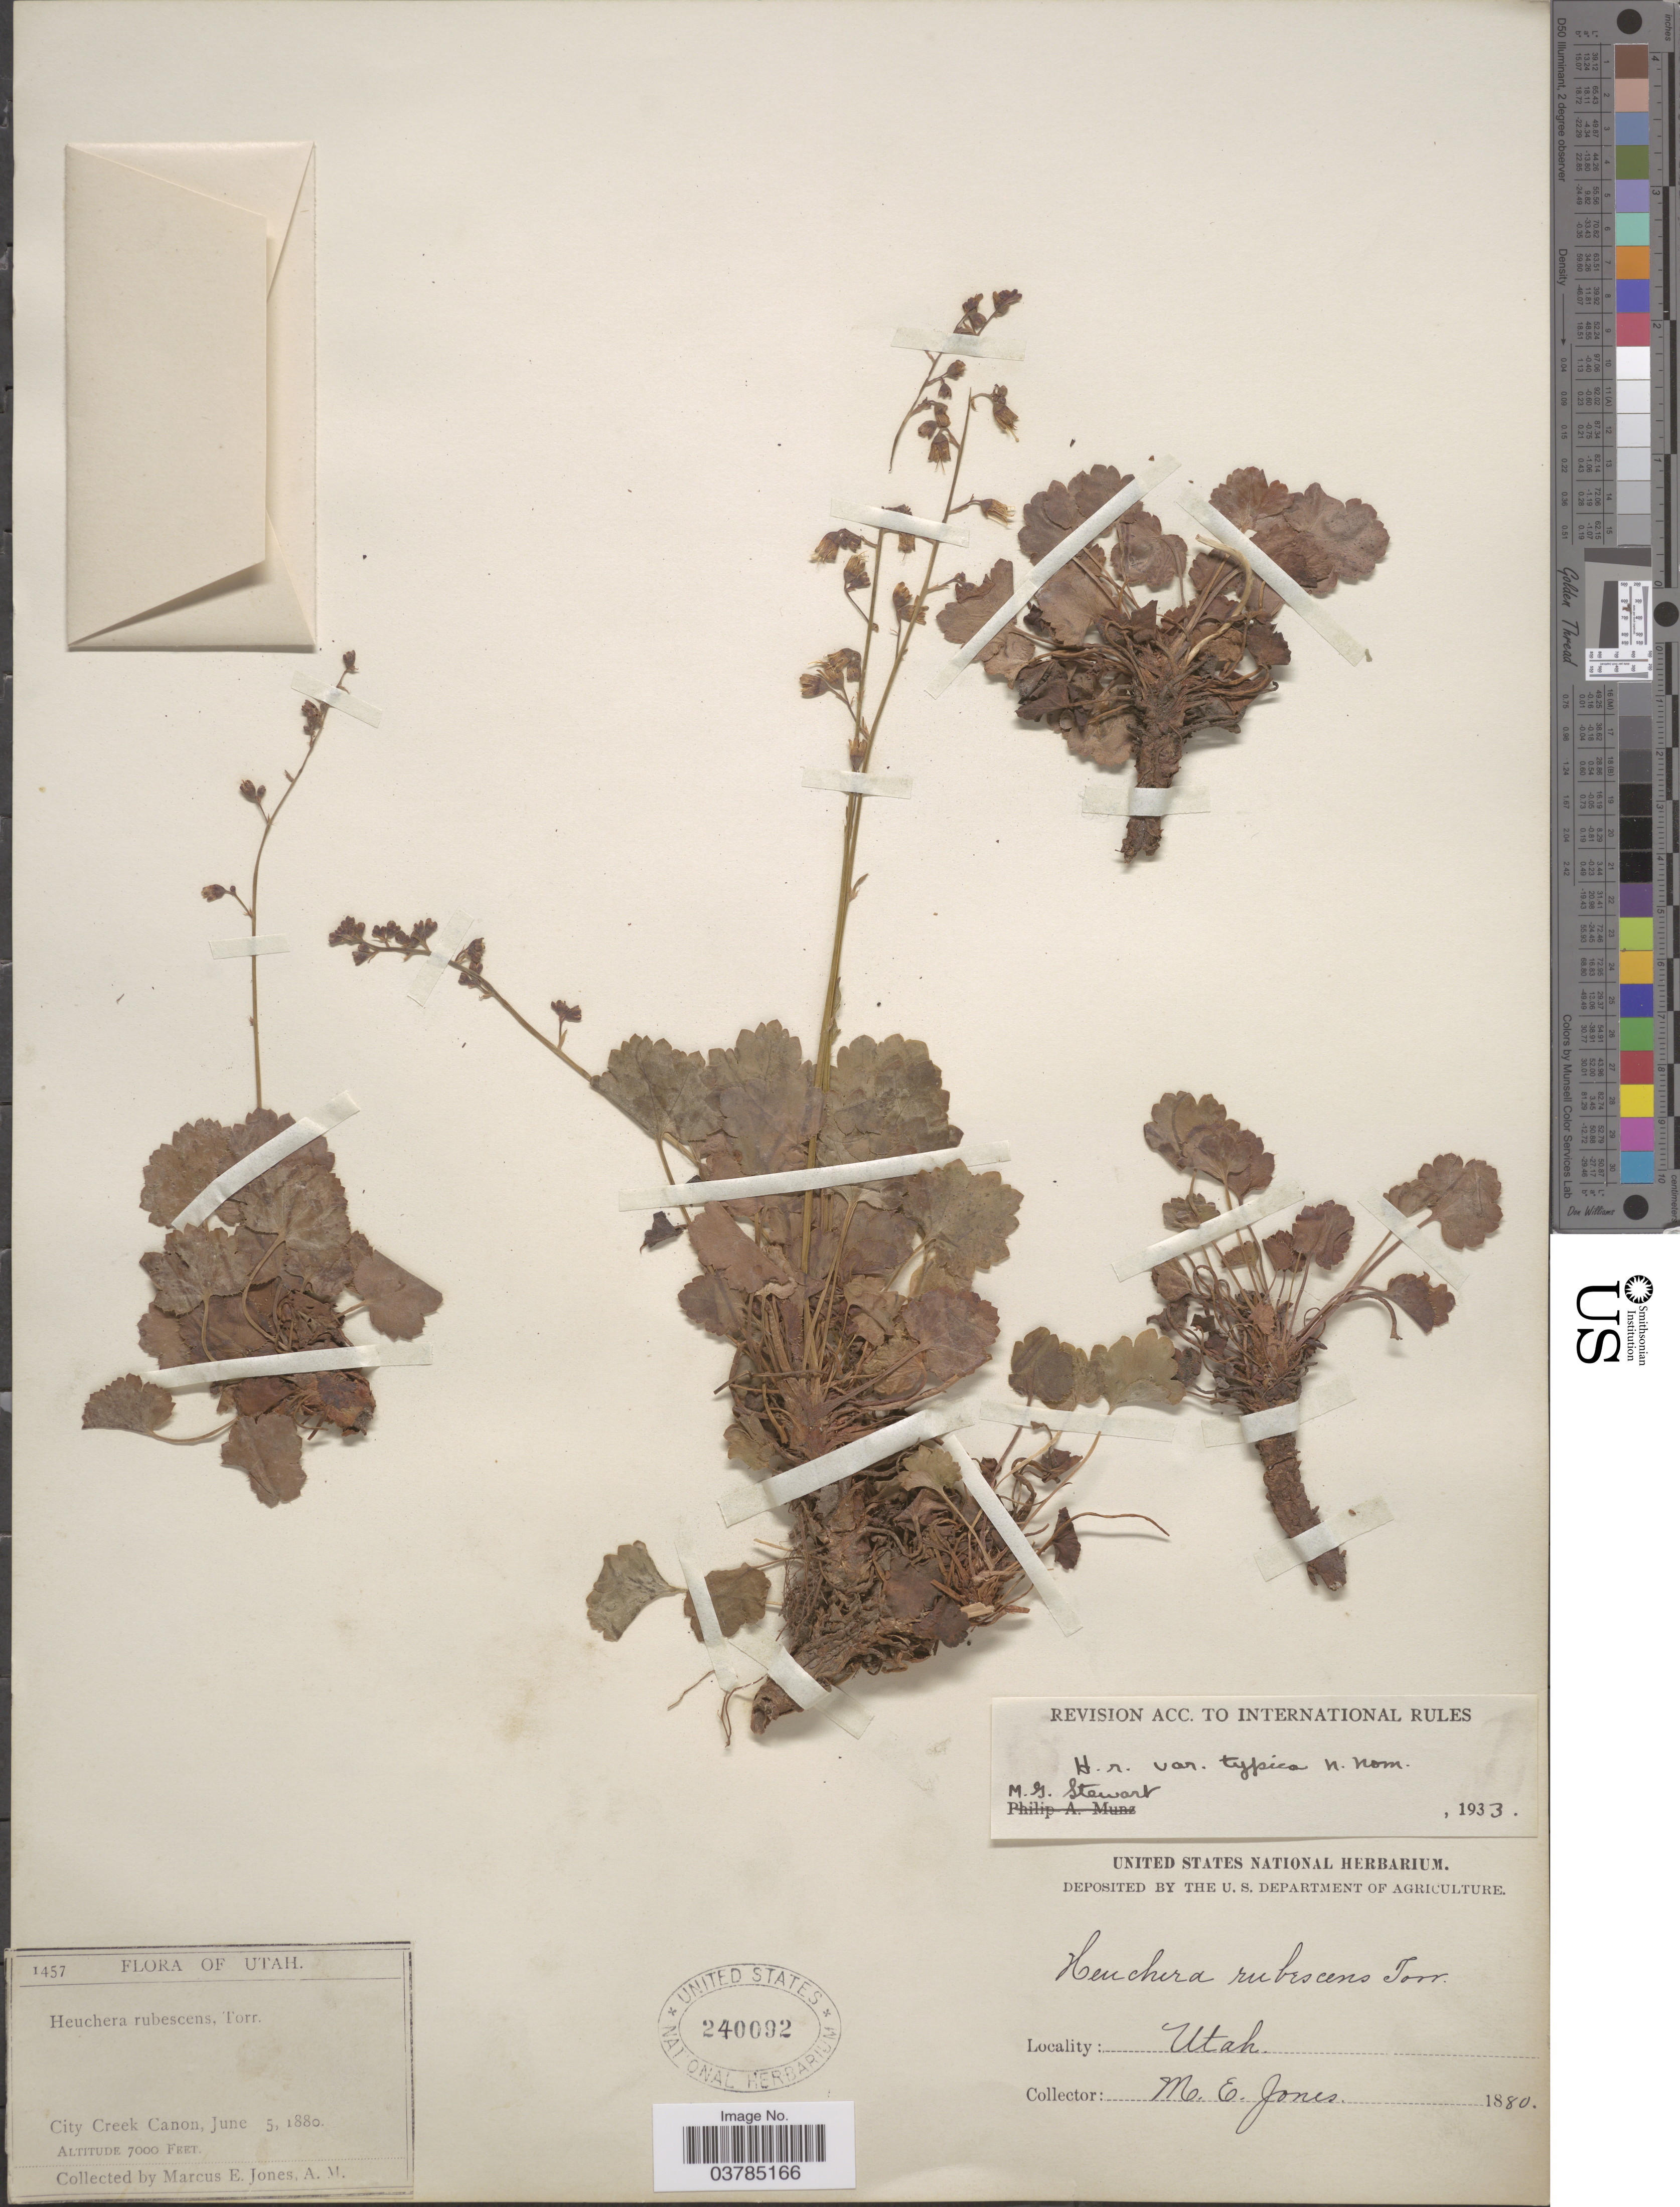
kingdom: Plantae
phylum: Tracheophyta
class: Magnoliopsida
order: Saxifragales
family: Saxifragaceae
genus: Heuchera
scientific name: Heuchera rubescens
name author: Torr.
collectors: M. E. Jones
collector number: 1457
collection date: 1880-06-05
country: United States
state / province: Utah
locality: City Creek Canon.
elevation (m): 2134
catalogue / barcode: US 240092